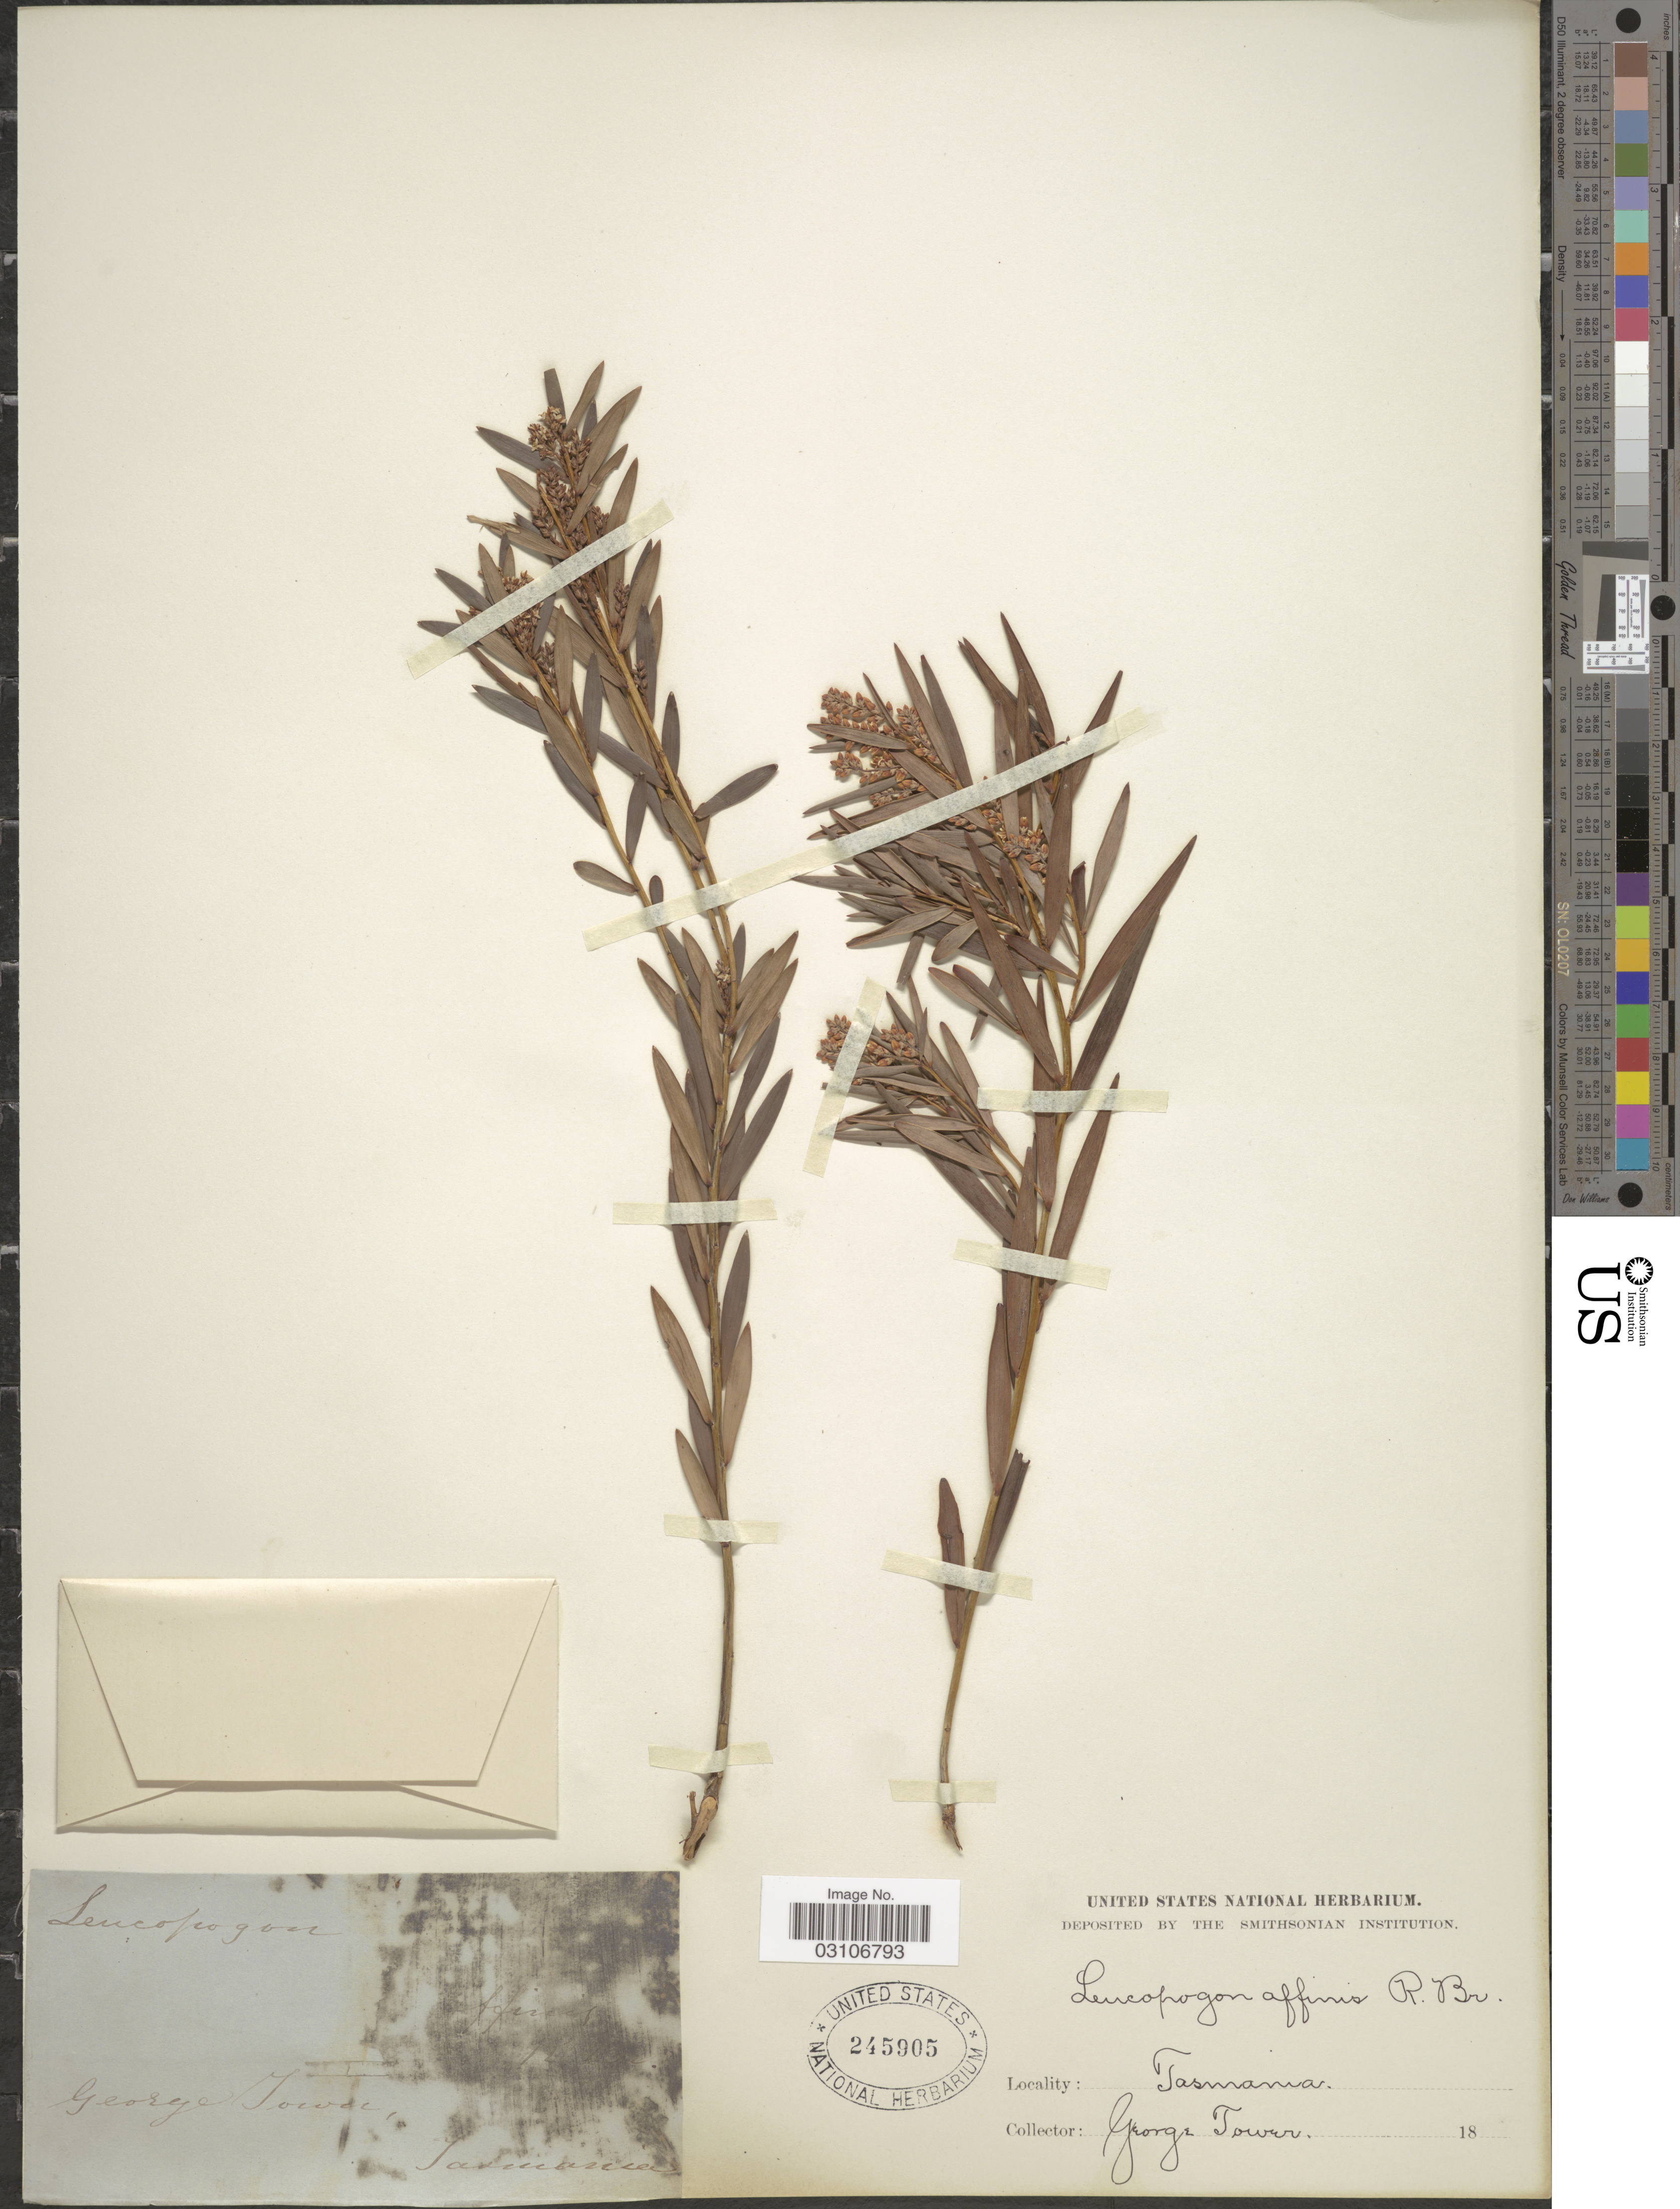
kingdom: Plantae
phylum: Tracheophyta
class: Magnoliopsida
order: Ericales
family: Ericaceae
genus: Leucopogon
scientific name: Leucopogon affinis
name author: R. Br.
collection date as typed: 18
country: Australia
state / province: Tasmania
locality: George Town.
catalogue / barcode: US 245905